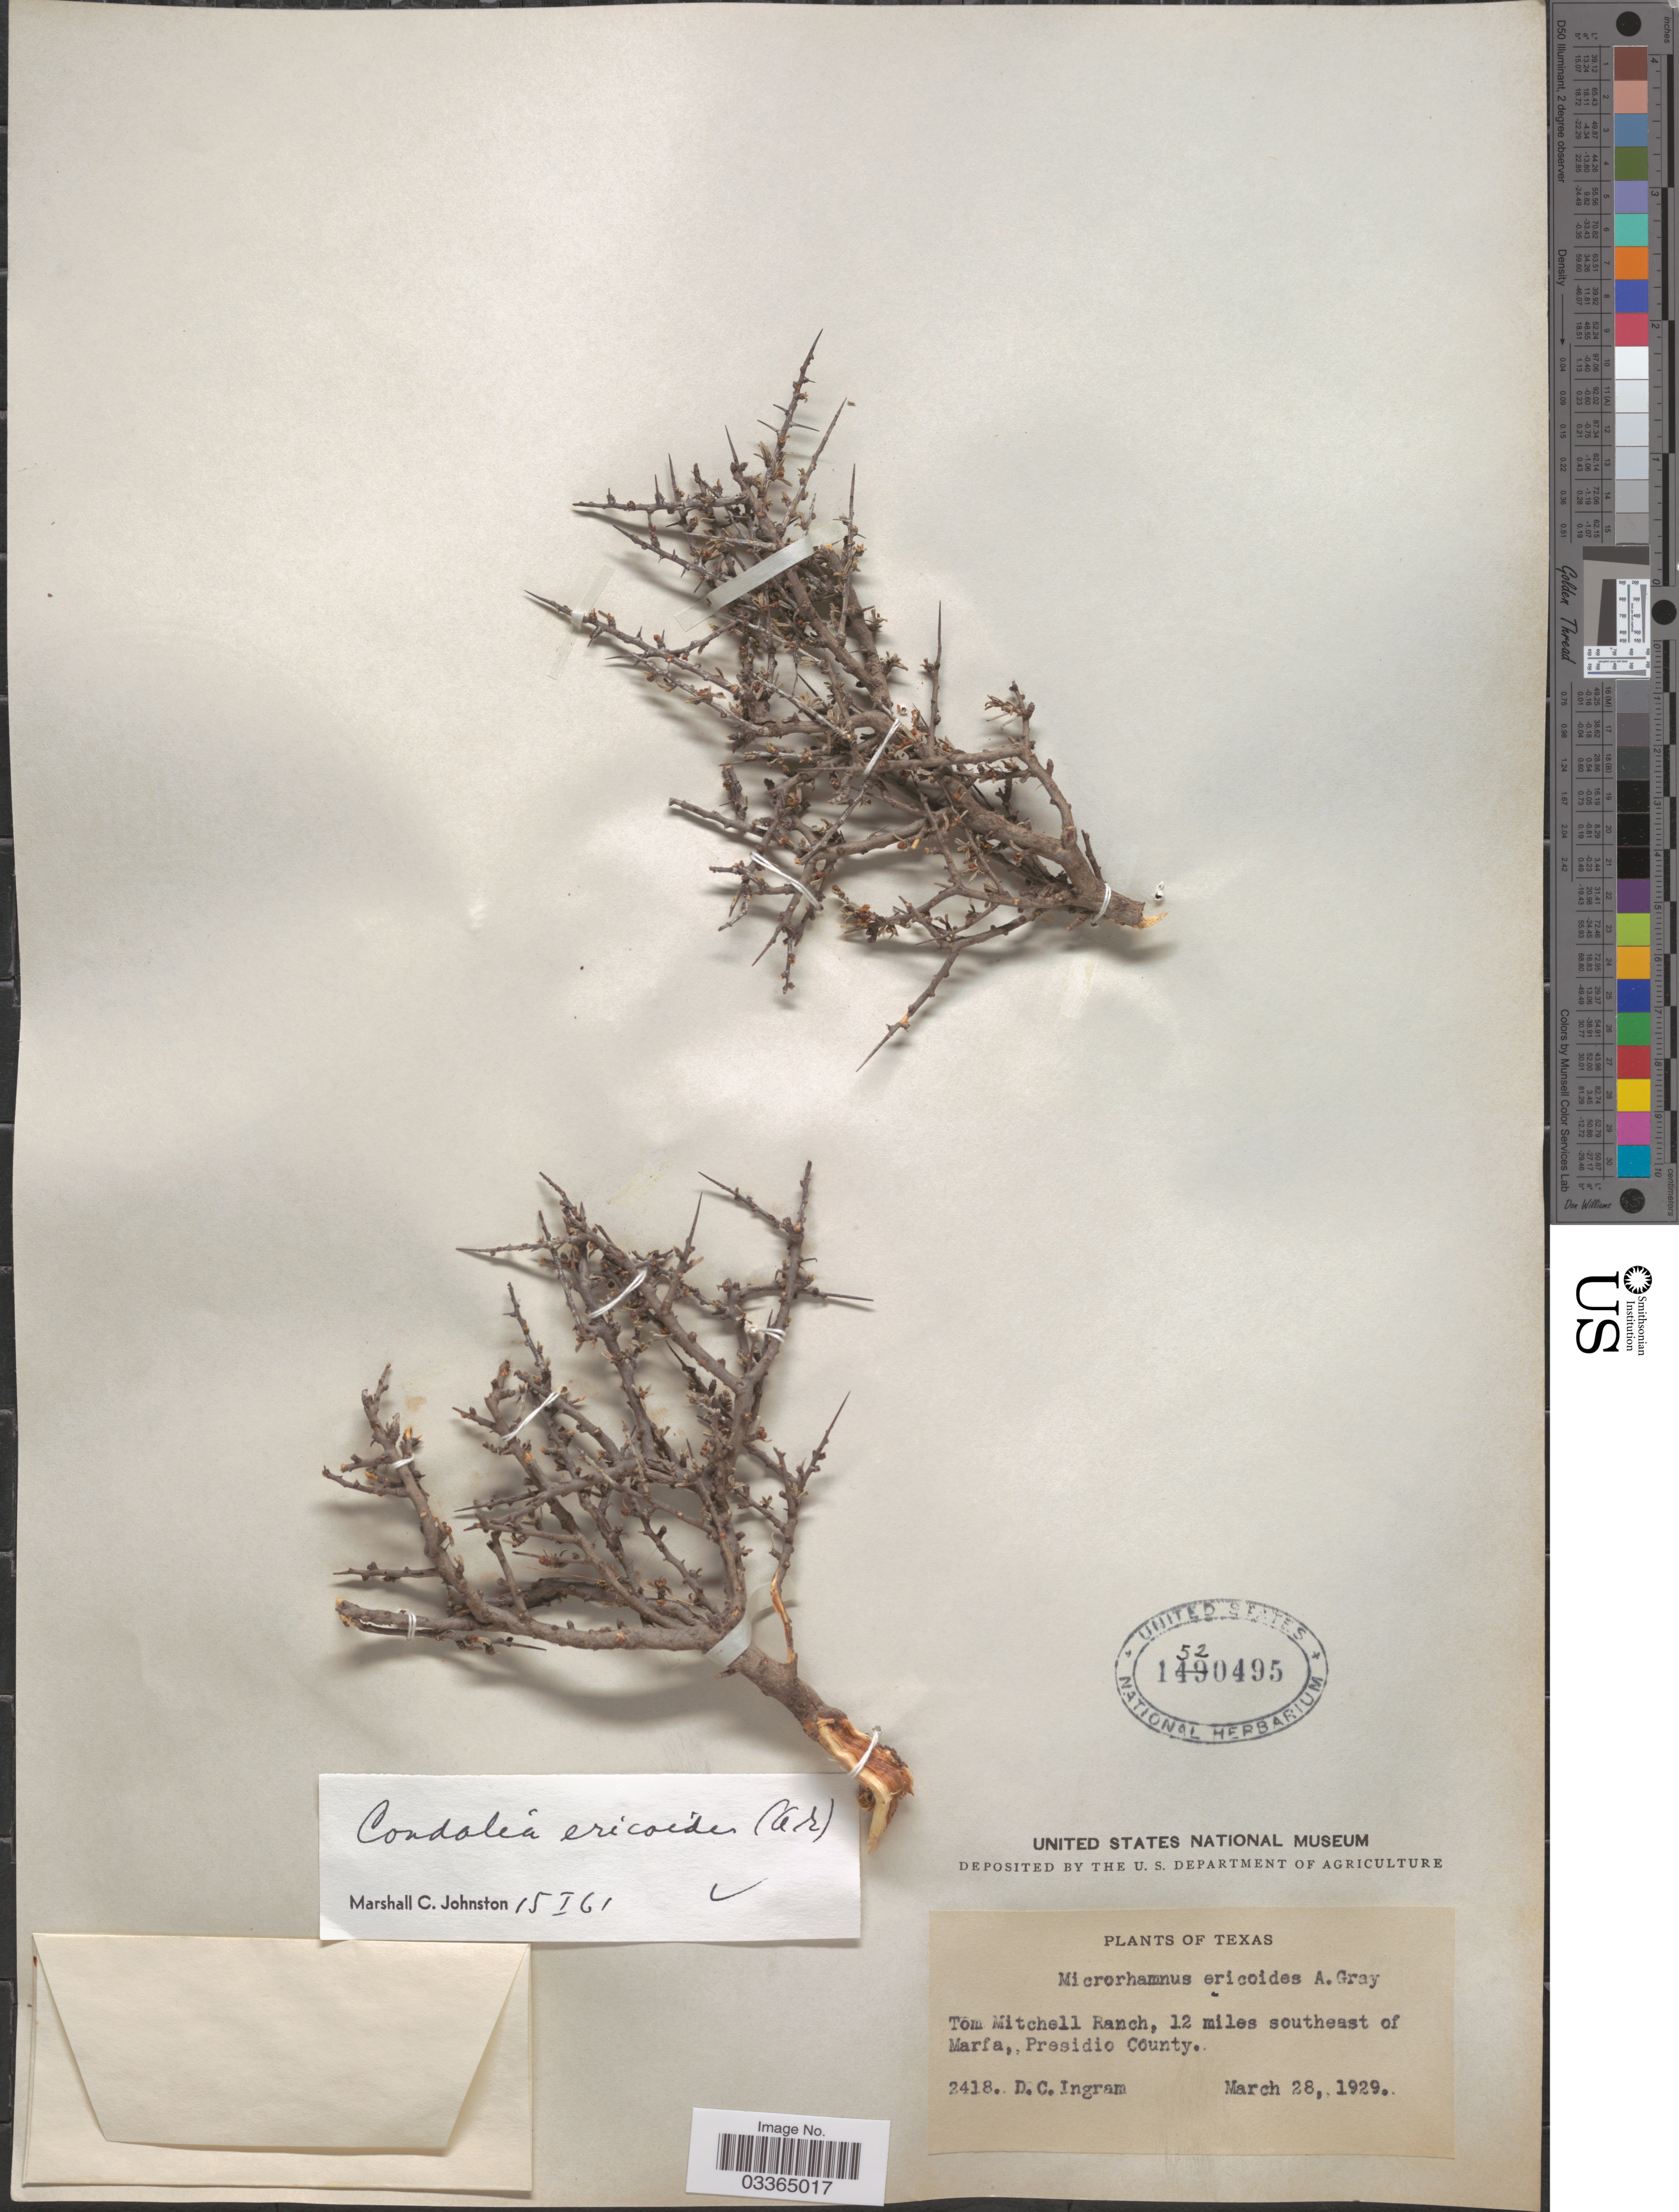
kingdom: Plantae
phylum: Tracheophyta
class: Magnoliopsida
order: Rosales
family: Rhamnaceae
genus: Condalia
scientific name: Condalia ericoides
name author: (A. Gray) M.C. Johnst.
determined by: Johnston, M. C.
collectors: D. C. Ingram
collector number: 2418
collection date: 1929-03-28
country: United States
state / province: Texas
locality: Tom Mitchell Ranch, 12 miles southeast of Marfa, Presidio County.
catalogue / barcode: US 1520495